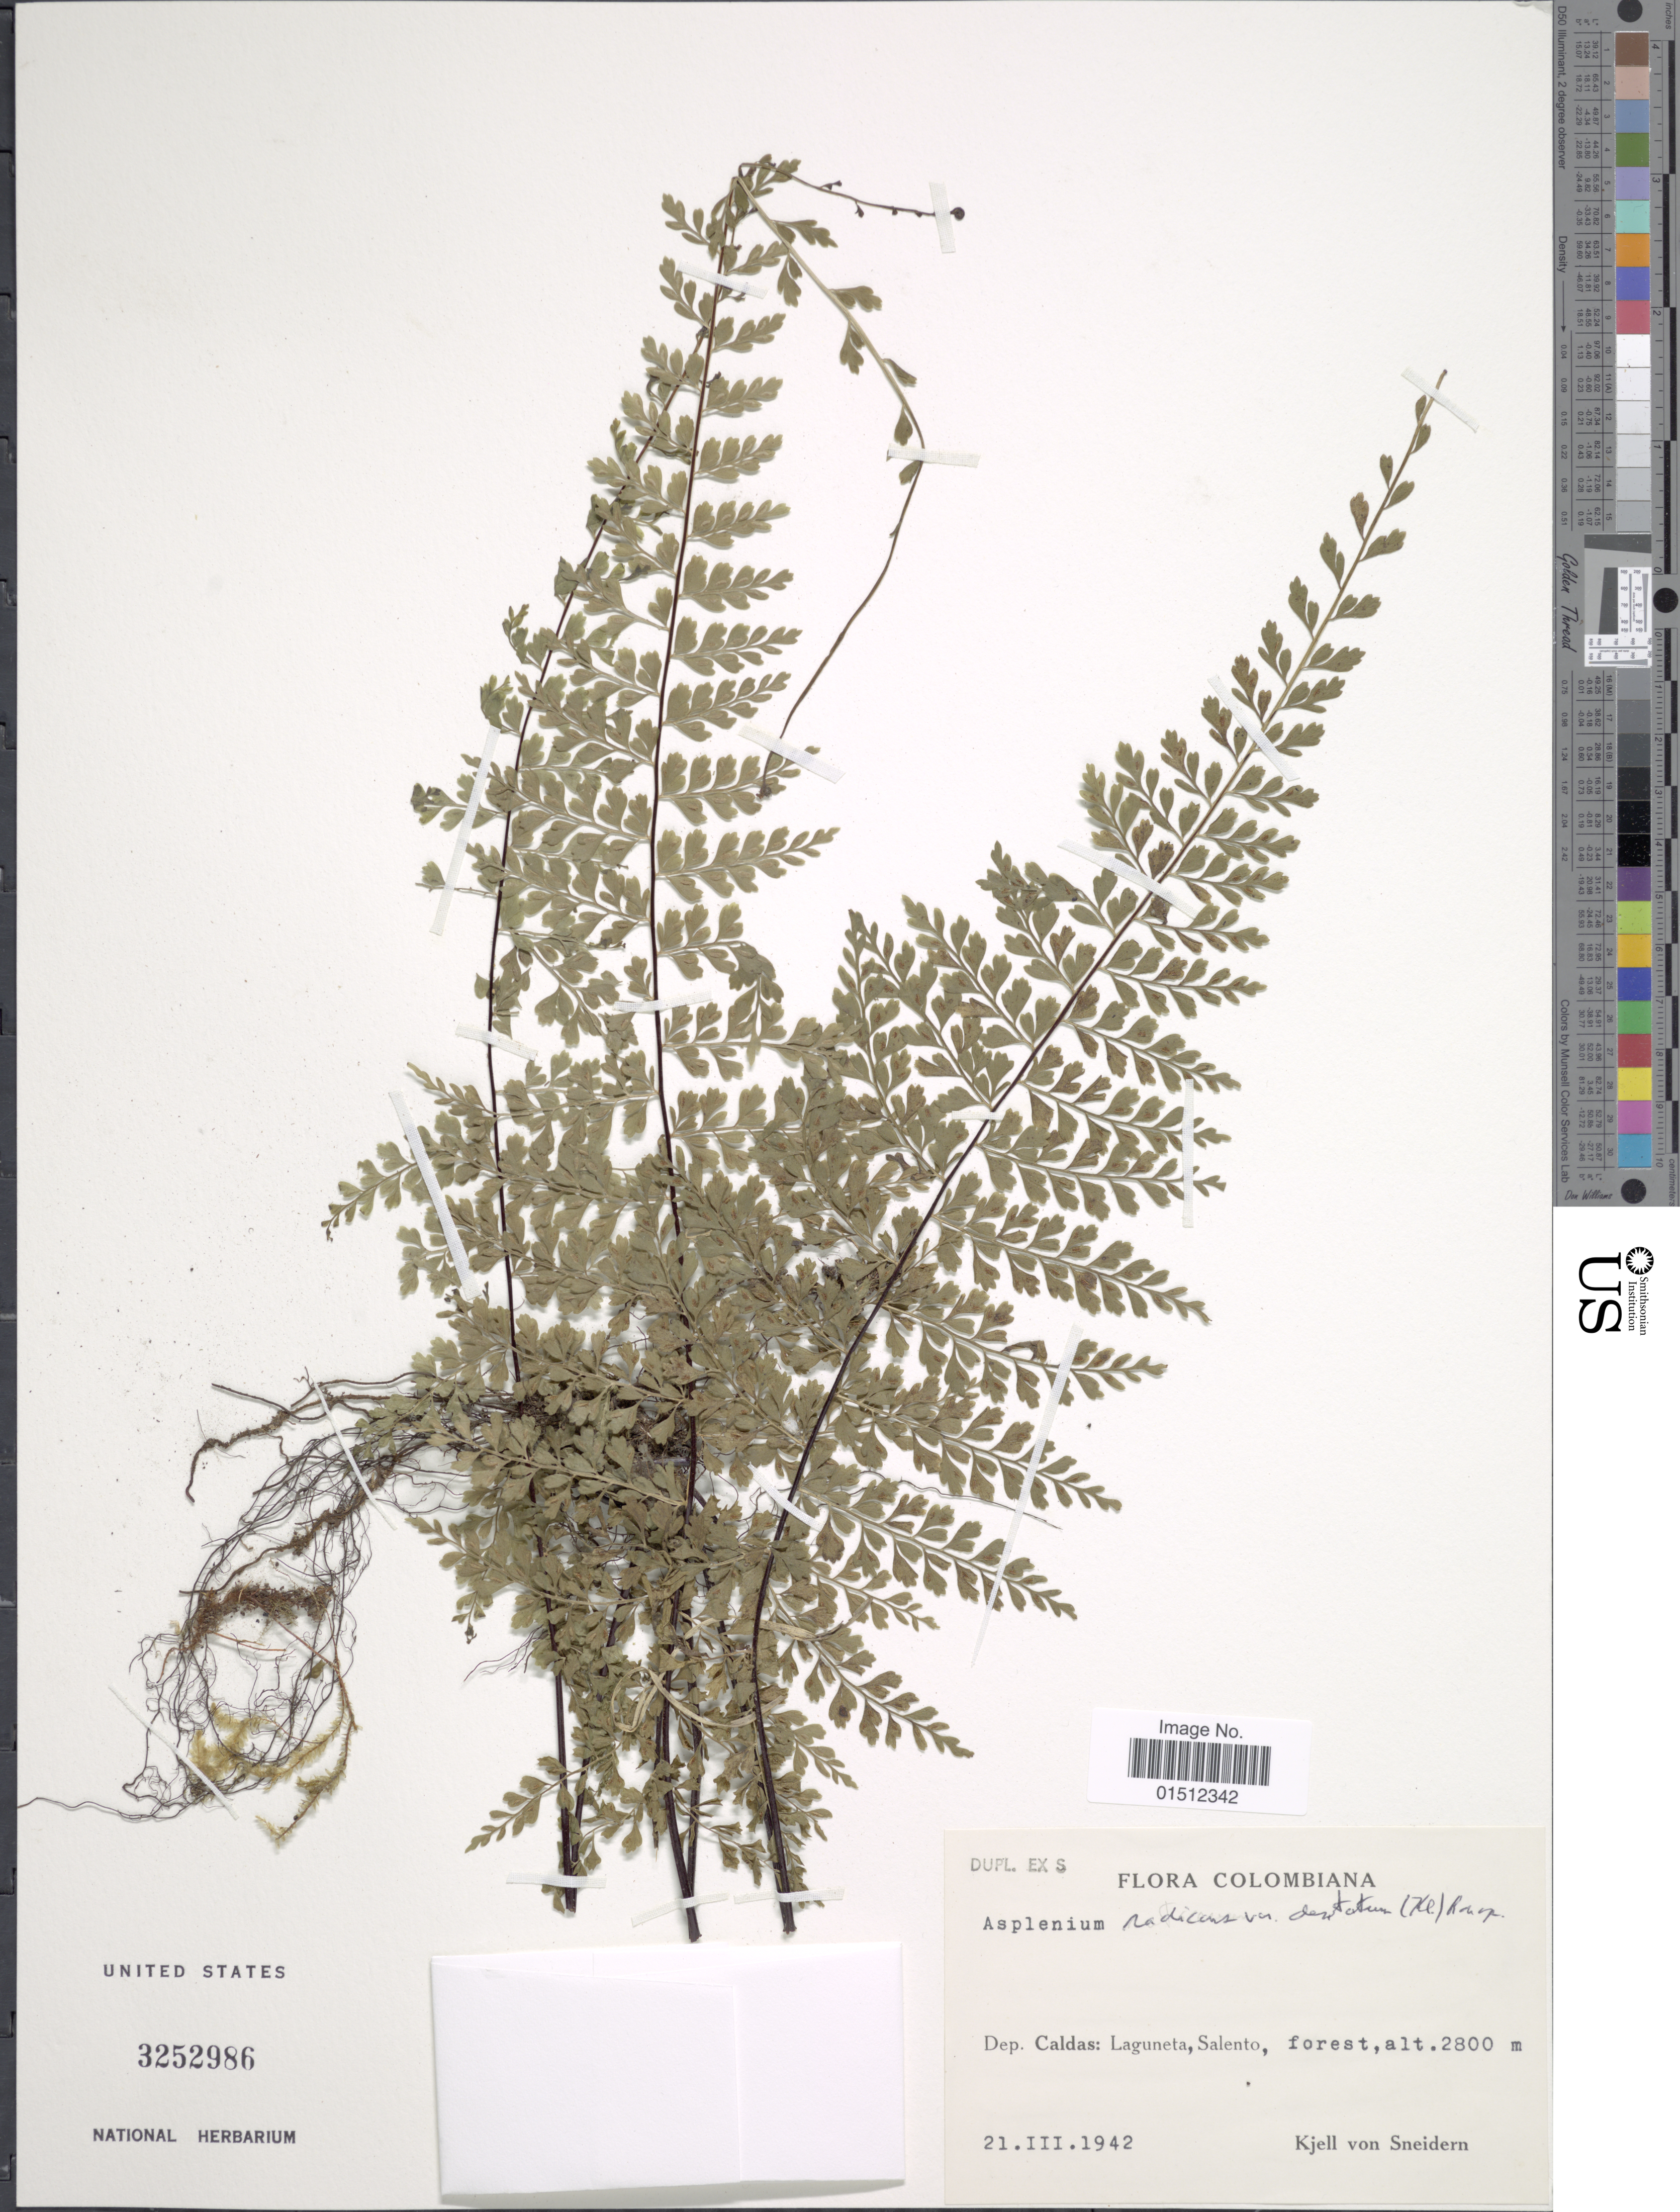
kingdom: Plantae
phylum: Tracheophyta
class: Polypodiopsida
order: Polypodiales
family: Aspleniaceae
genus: Asplenium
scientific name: Asplenium radicans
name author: L.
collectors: K. von Sneidern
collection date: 1942-03-21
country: Colombia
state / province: Caldas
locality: Colombiana, Dep Caldas: Laguneta, Salento, forest.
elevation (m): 2800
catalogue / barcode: US 3252986